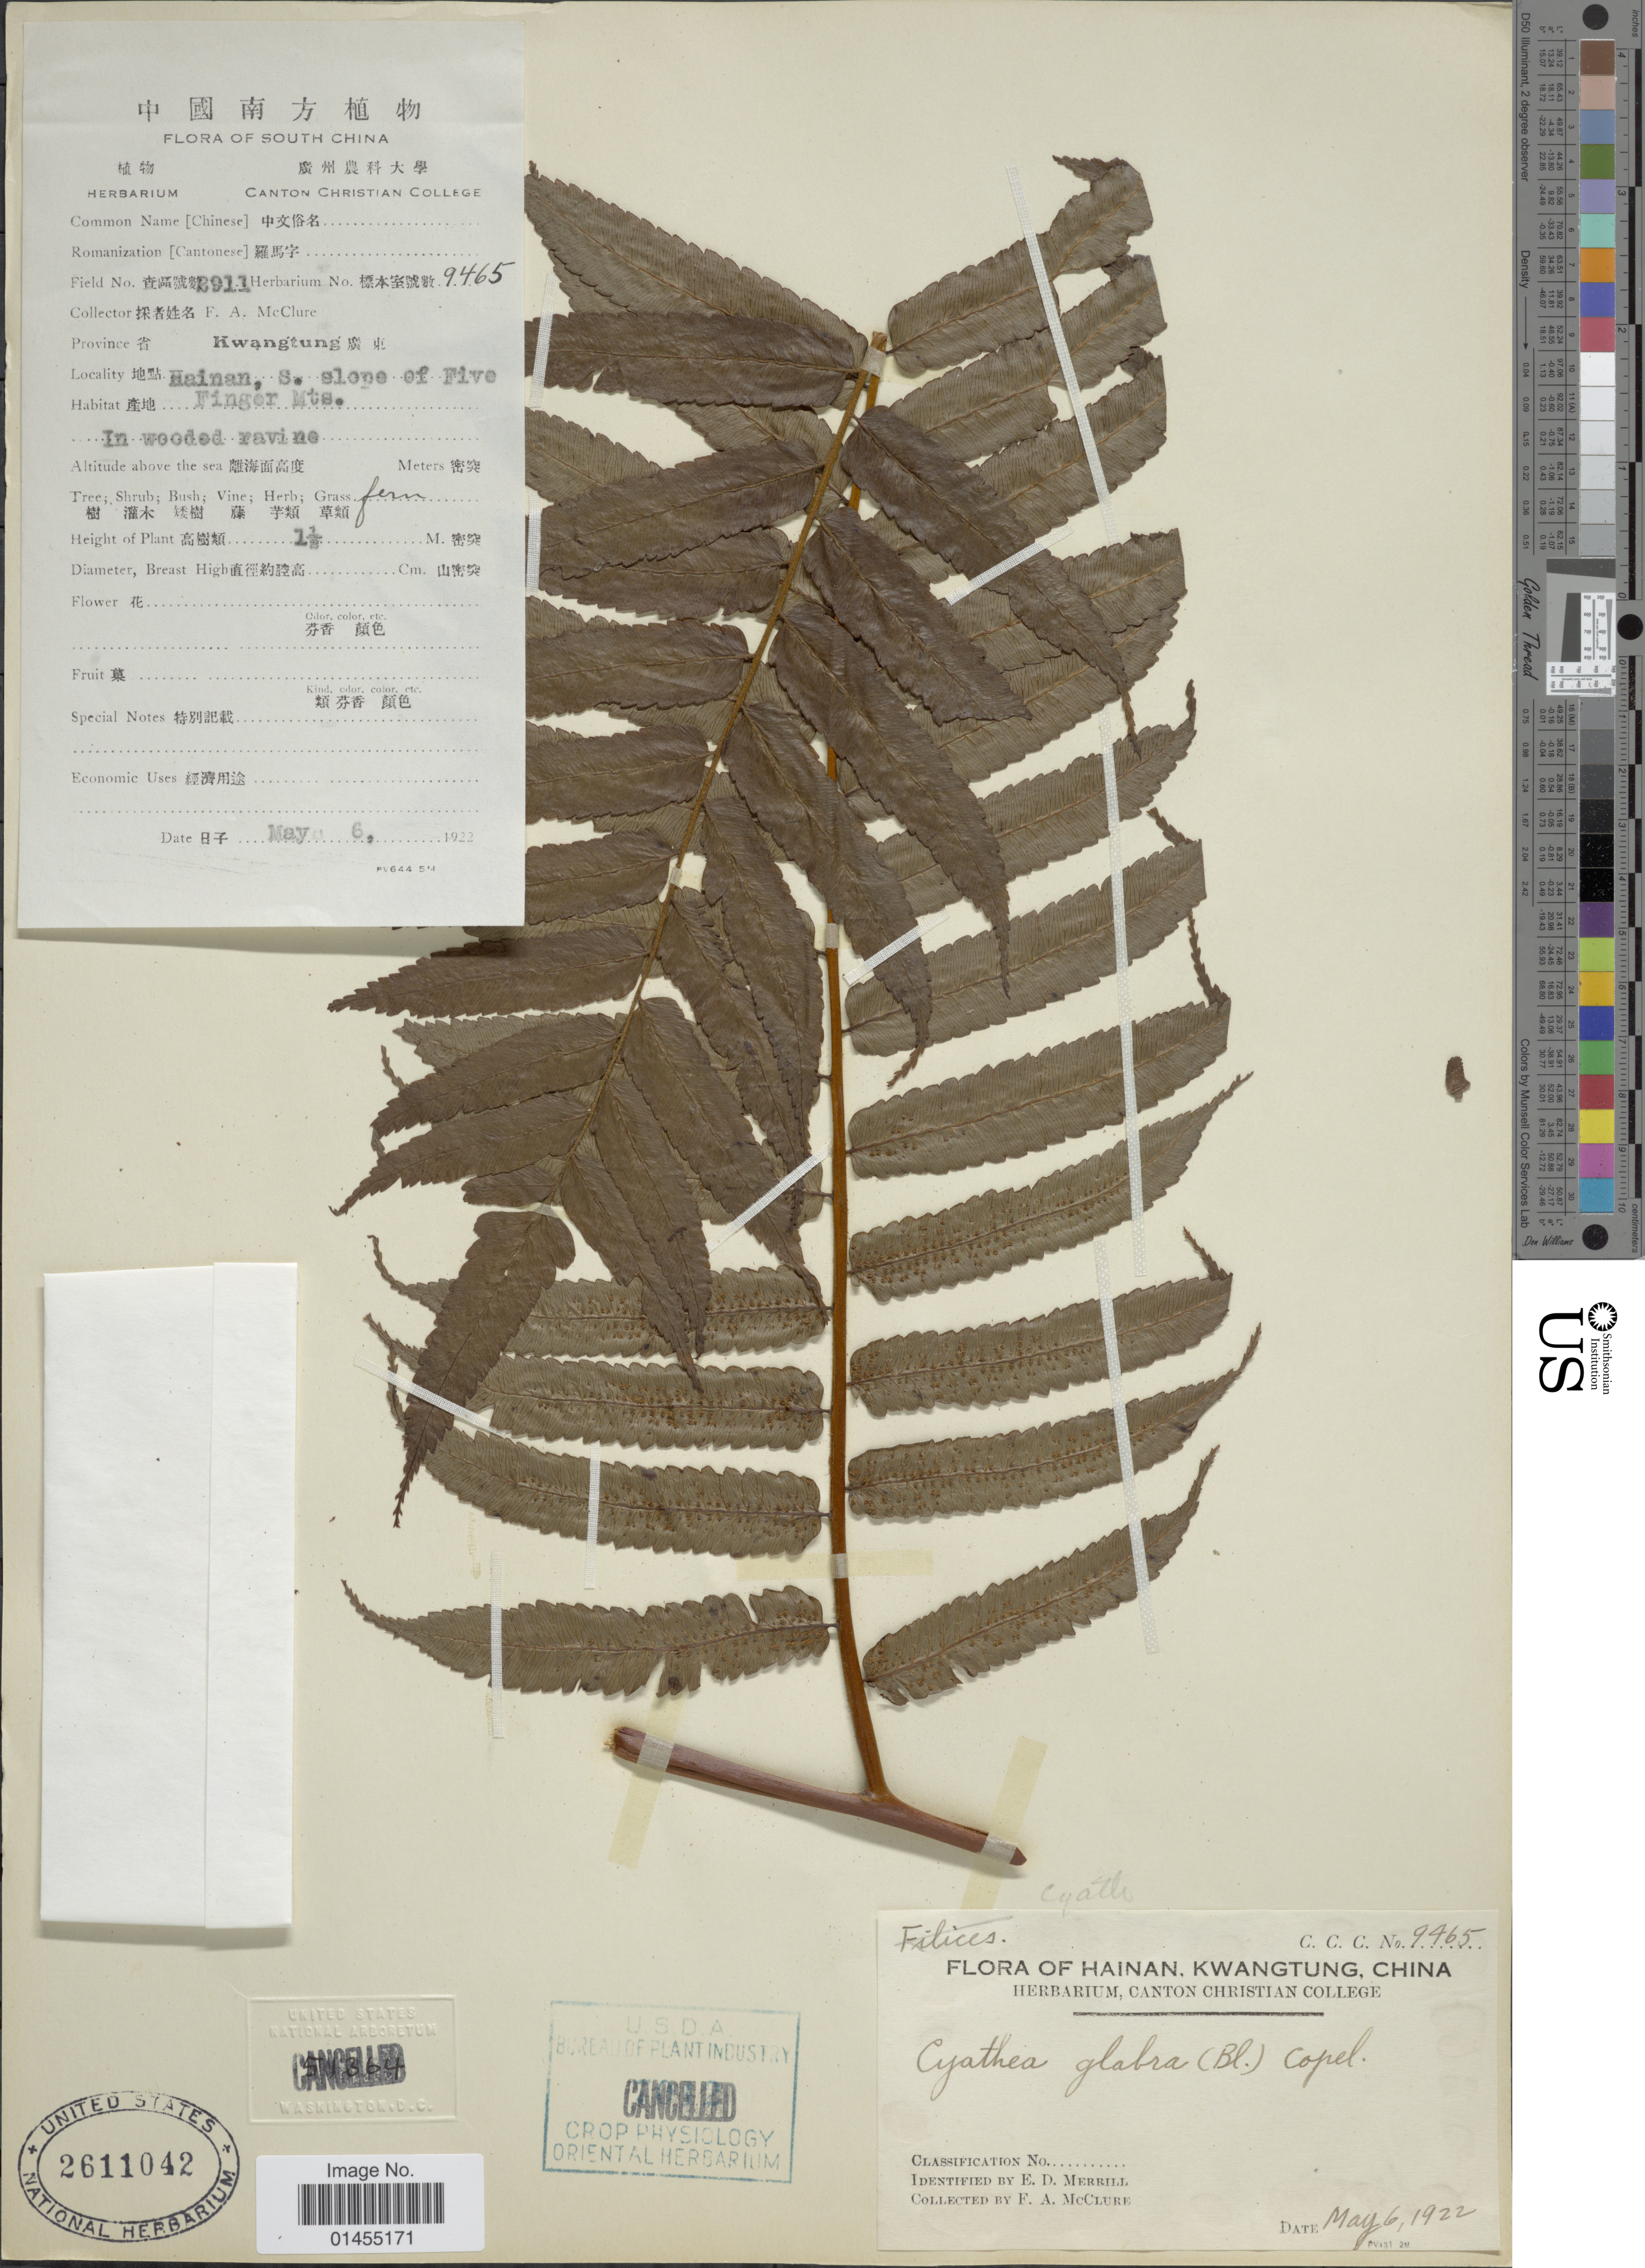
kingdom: Plantae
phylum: Tracheophyta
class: Polypodiopsida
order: Cyatheales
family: Cyatheaceae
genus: Alsophila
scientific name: Alsophila glabra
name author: (Blume) Hook.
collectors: F. A. McClure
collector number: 2911/9465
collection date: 1922-05-06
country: China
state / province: Hainan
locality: Flora of South China, Kwangtung, Hainan of S. Slope of five.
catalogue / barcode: US 2611042